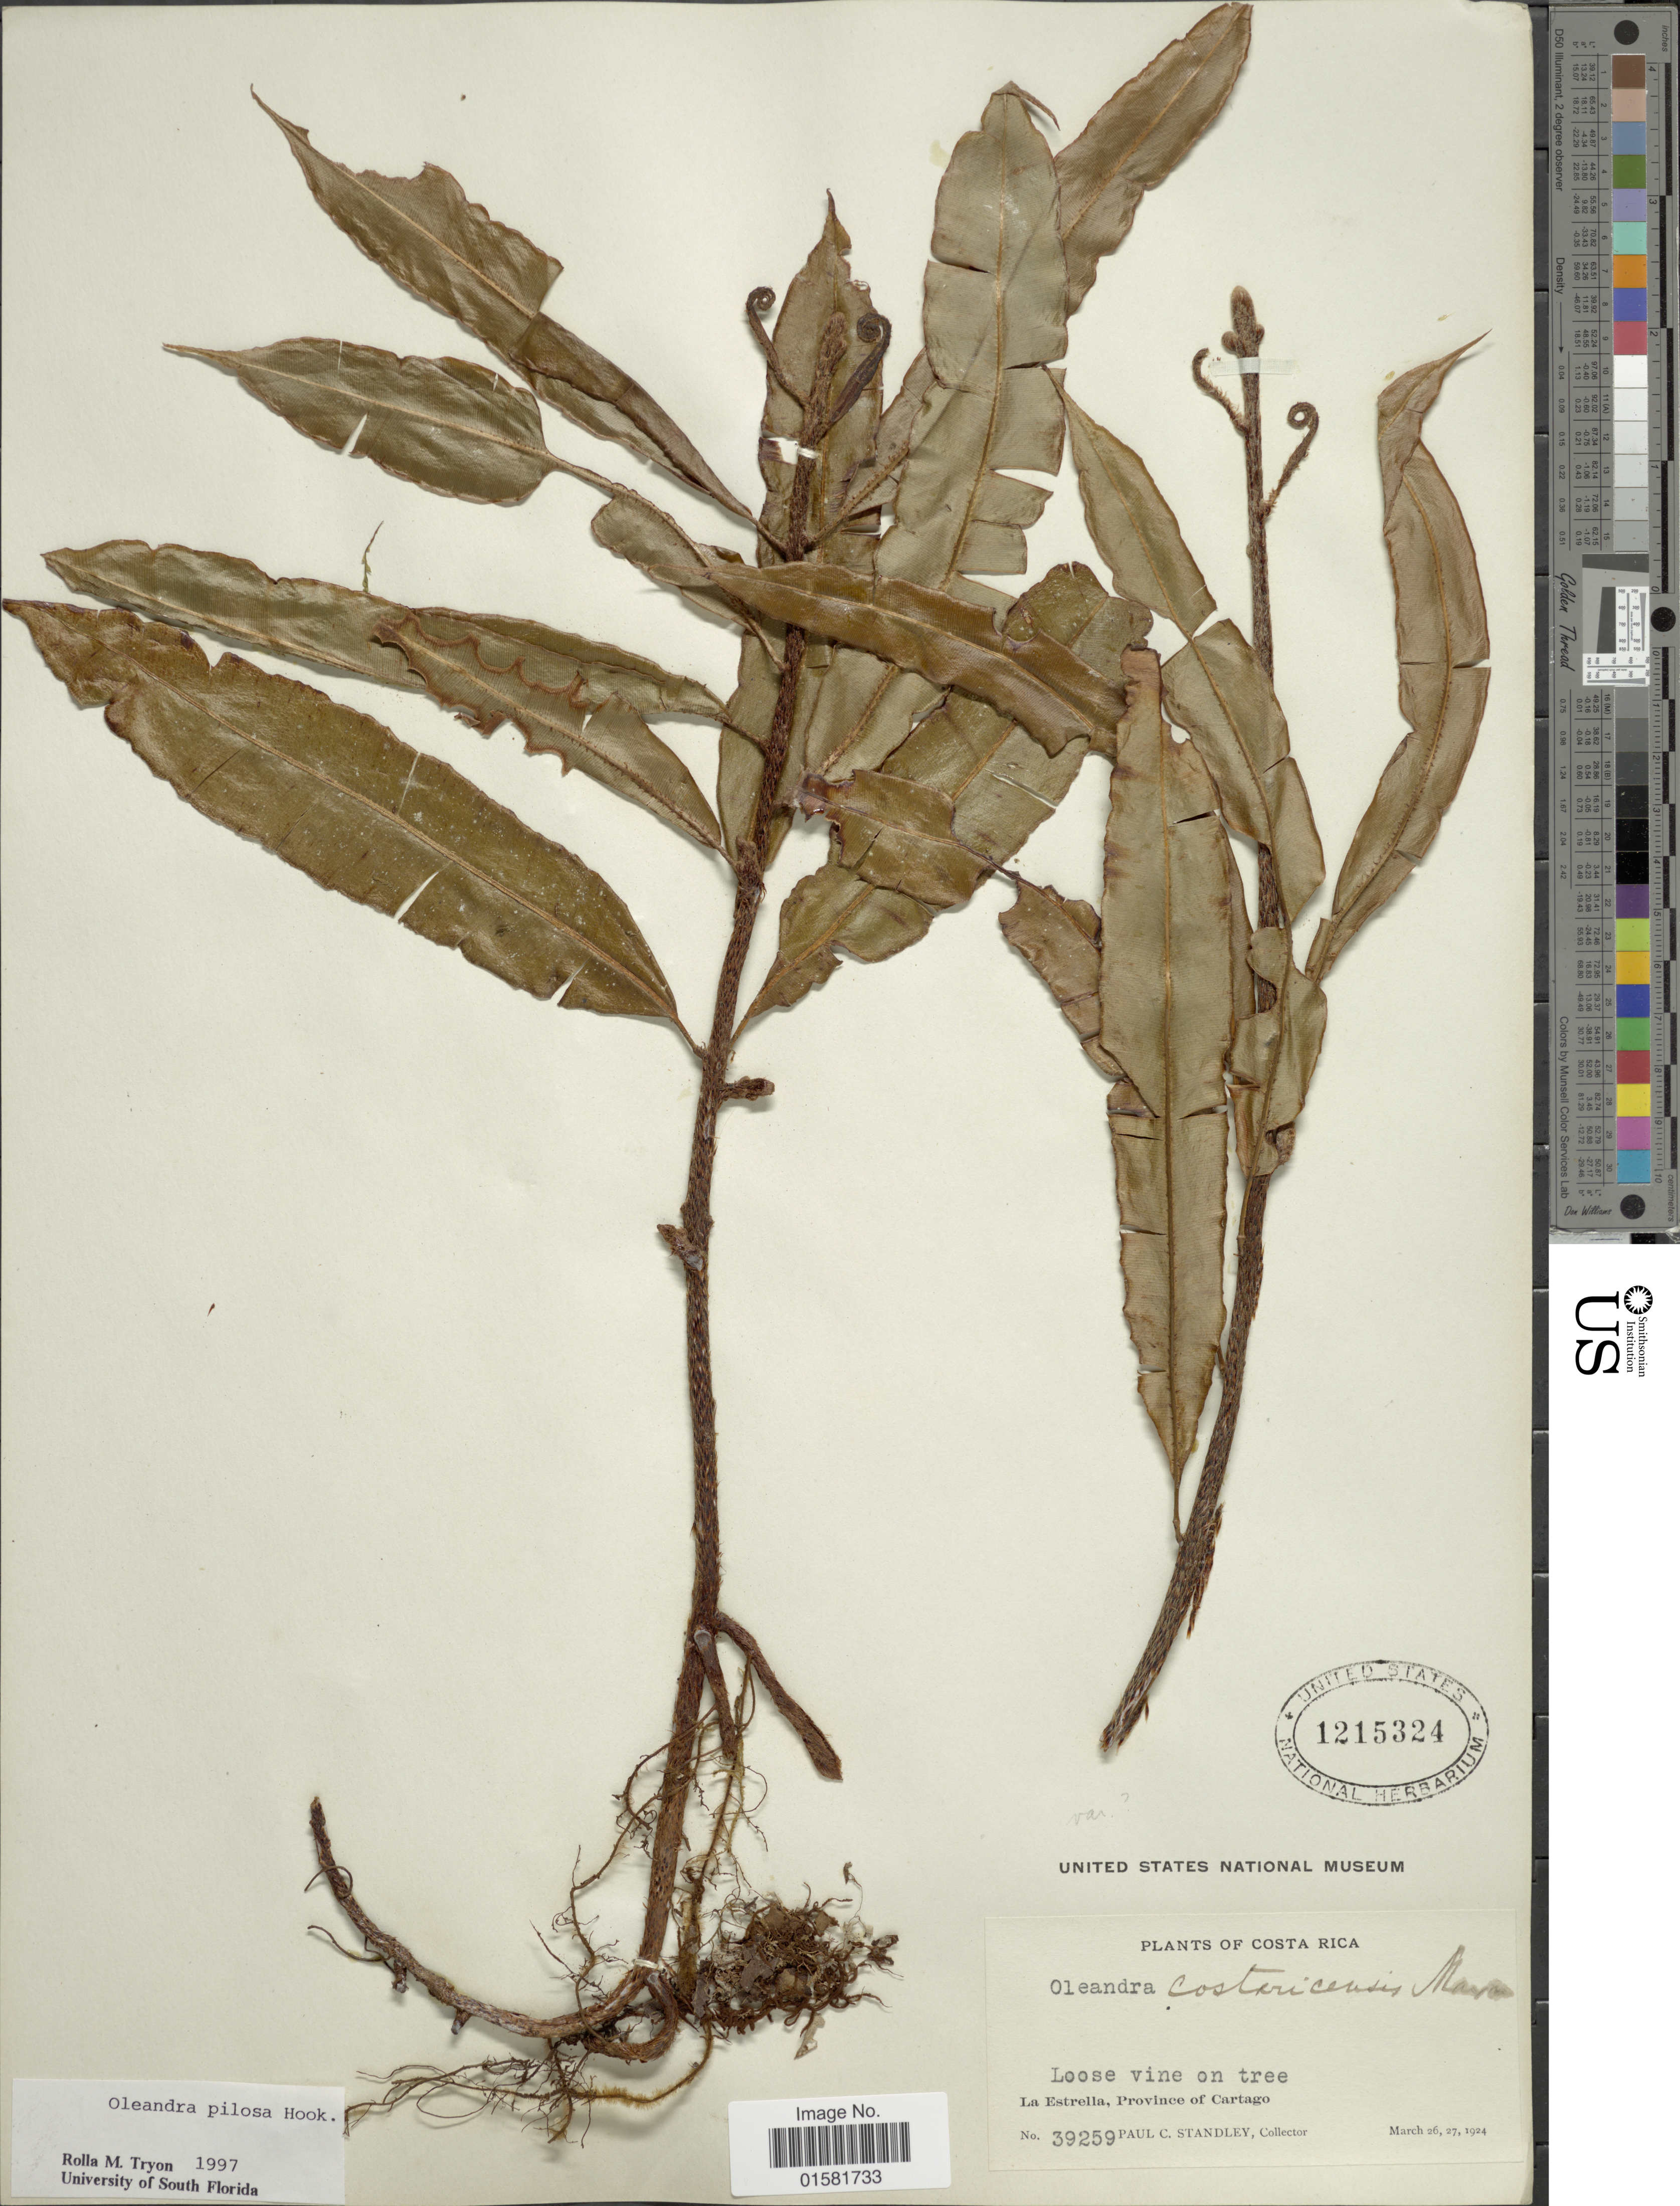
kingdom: Plantae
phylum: Tracheophyta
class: Polypodiopsida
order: Polypodiales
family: Oleandraceae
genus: Oleandra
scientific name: Oleandra pilosa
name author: Hook.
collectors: P. C. Standley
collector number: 39259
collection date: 1924-03-26/1924-03-27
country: Costa Rica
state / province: Cartago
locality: Costa Rica, La Estrella, Province of Cartago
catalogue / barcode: US 1215324